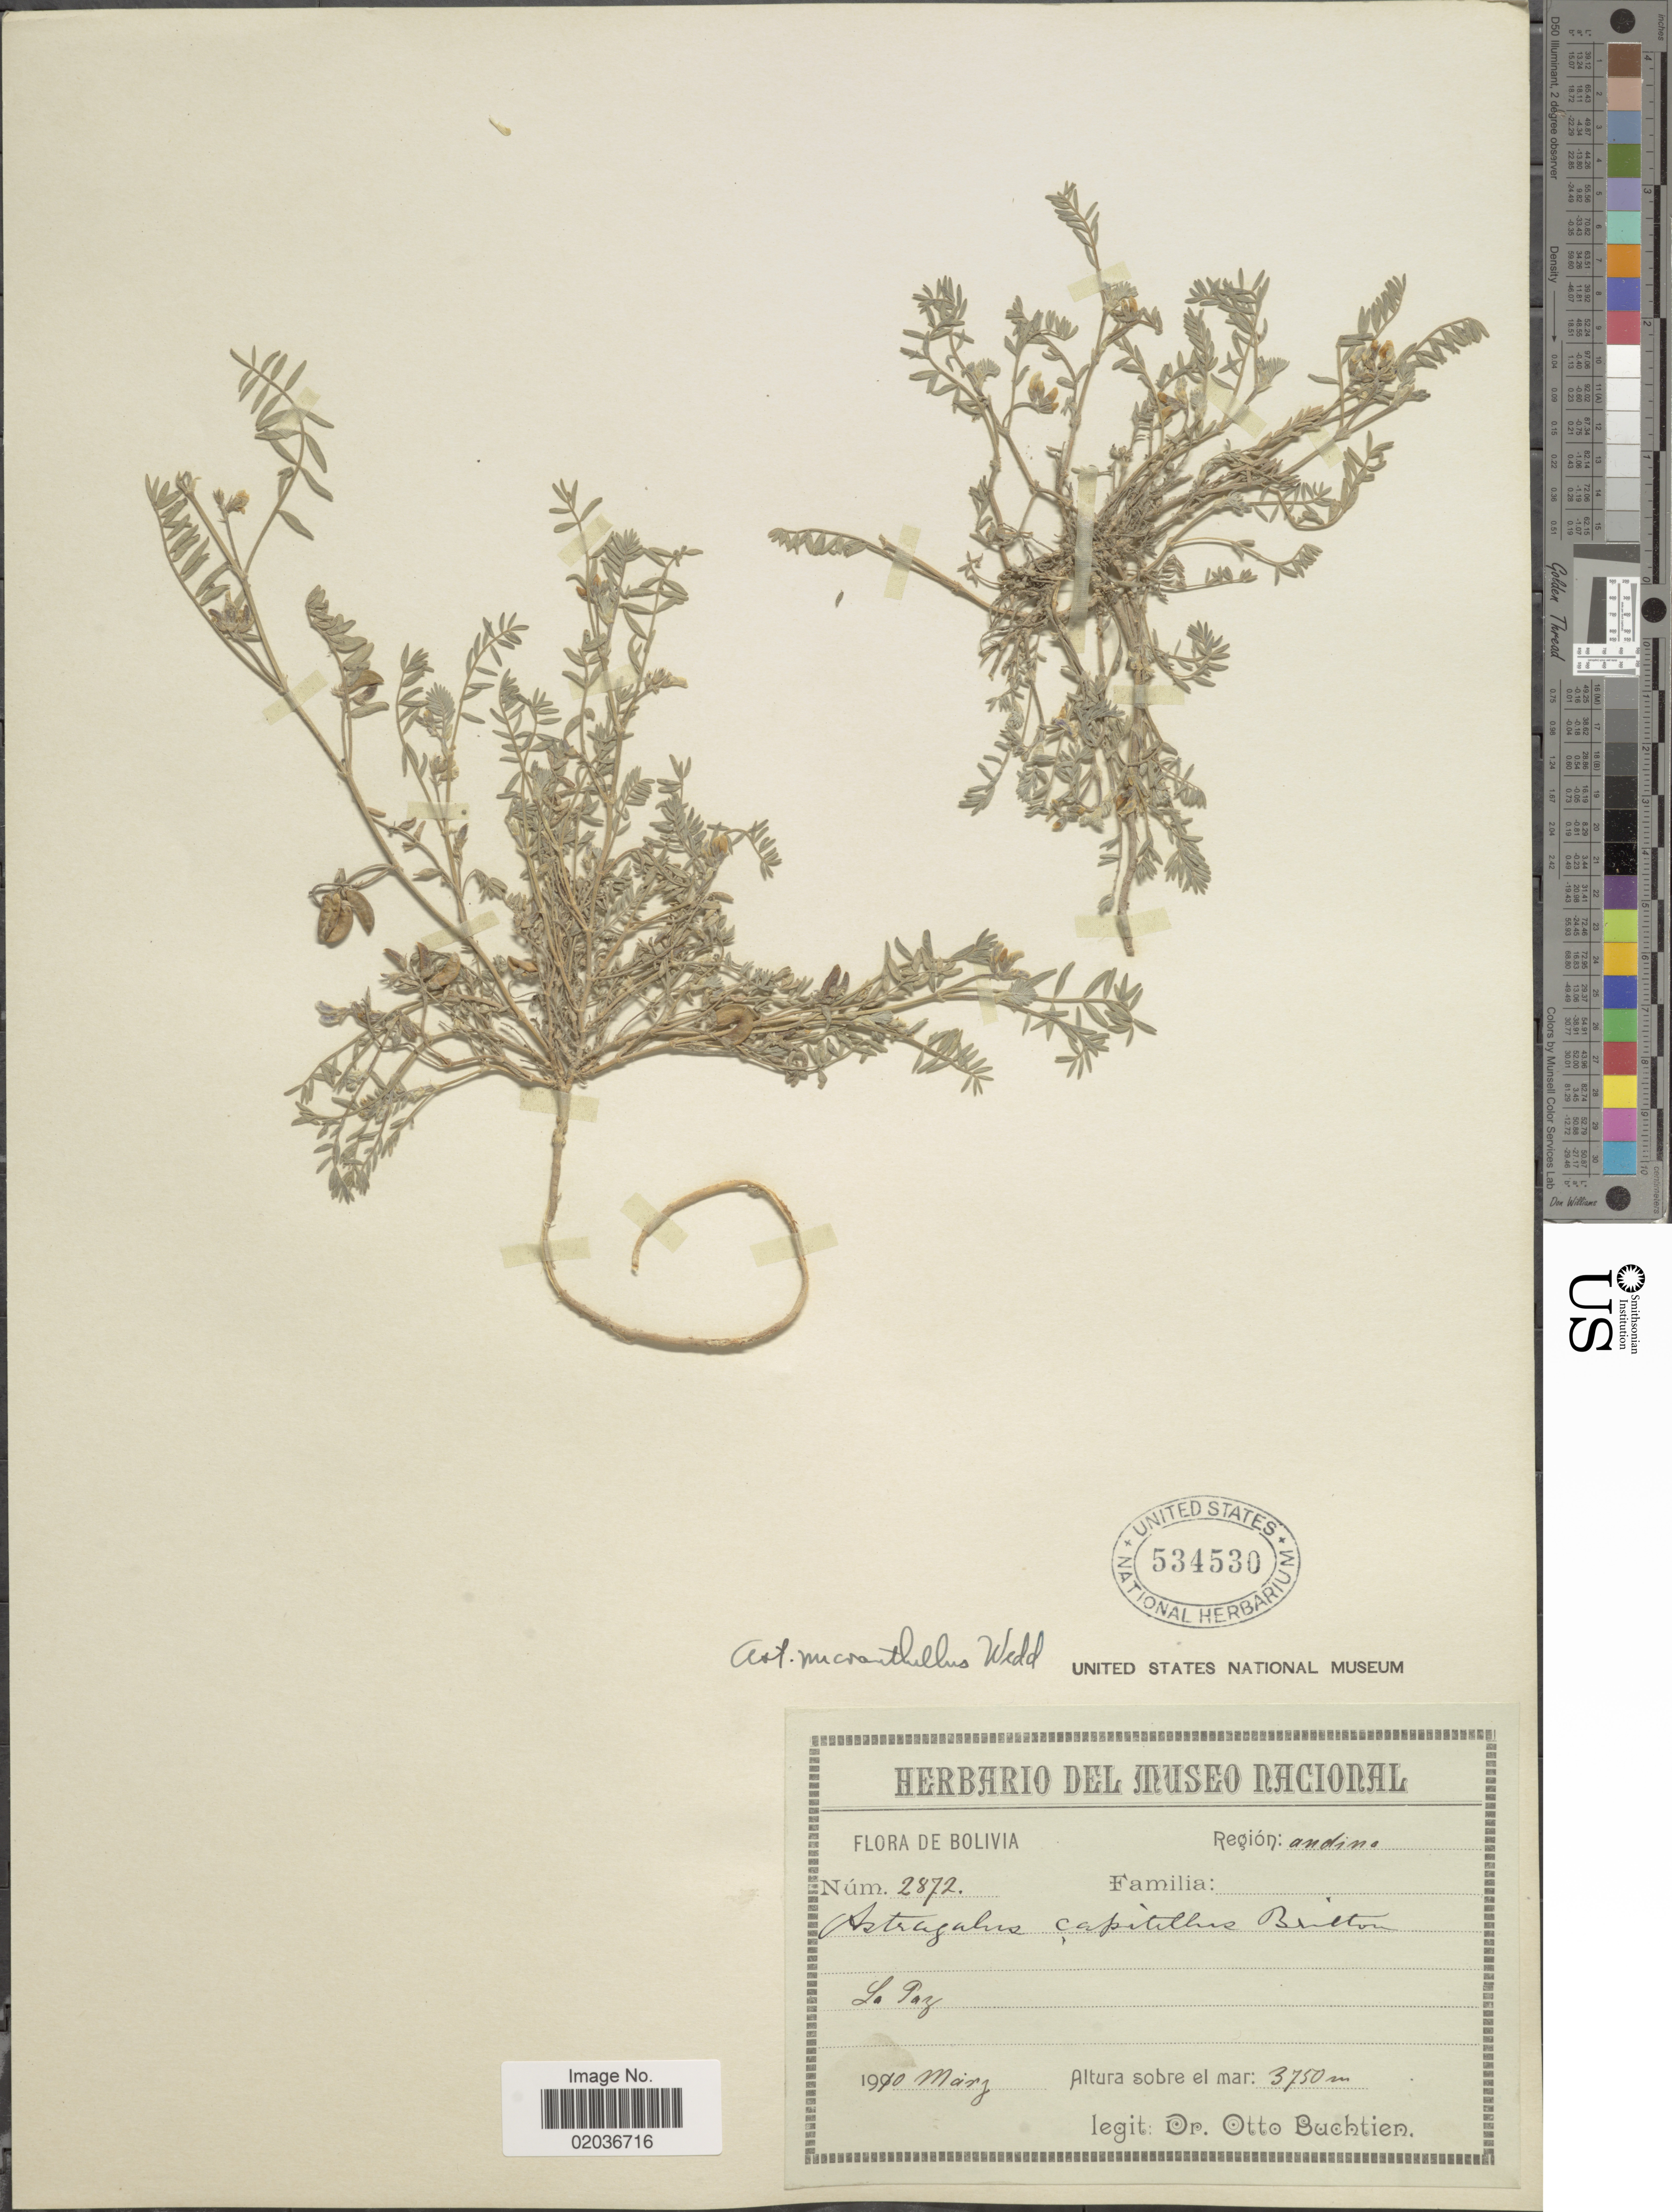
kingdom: Plantae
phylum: Tracheophyta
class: Magnoliopsida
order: Fabales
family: Fabaceae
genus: Astragalus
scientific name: Astragalus micranthellus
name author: Wedd.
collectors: O. Buchtien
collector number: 2872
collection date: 1910-03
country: Bolivia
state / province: La Paz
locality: Región: andine, La Paz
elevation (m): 3750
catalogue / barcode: US 534530